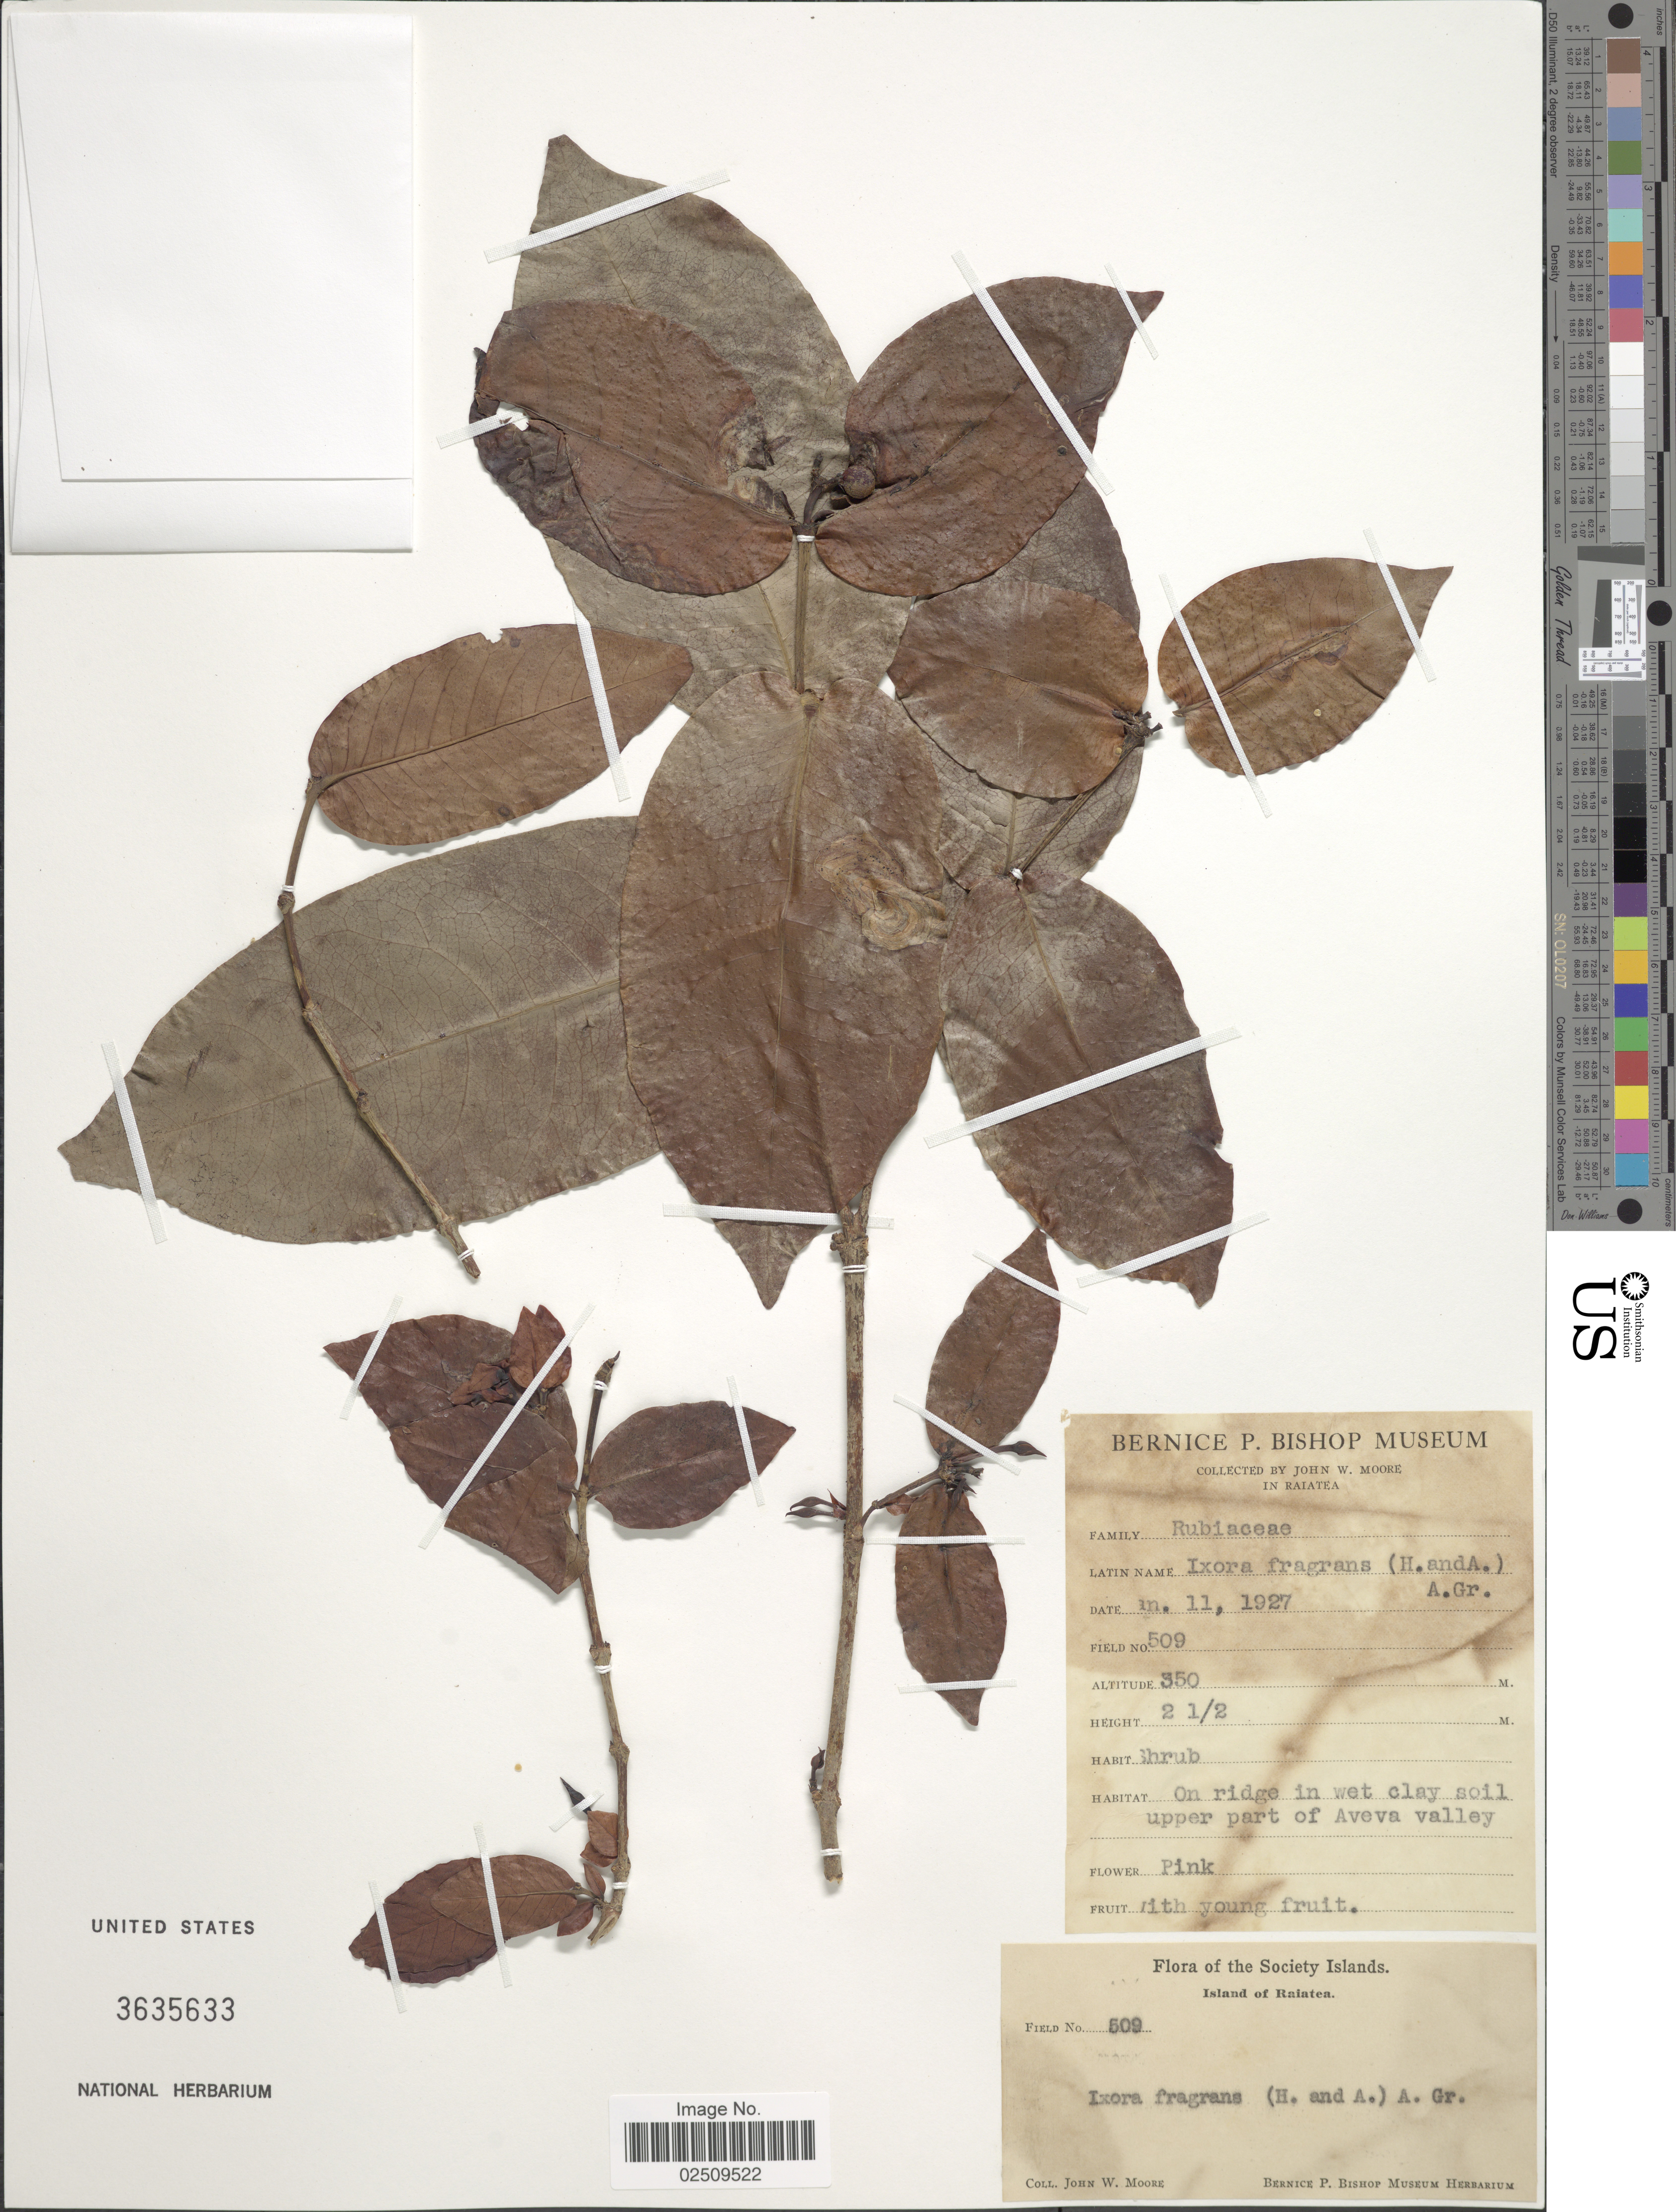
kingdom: Plantae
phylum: Tracheophyta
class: Magnoliopsida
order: Gentianales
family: Rubiaceae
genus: Ixora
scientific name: Ixora fragrans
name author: (Hook. & Arn.) A. Gray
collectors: J. Moore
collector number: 509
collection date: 1927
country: French Polynesia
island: Raiatea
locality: On ridge in wet clay soil upper part of Aveva valley, The Society Islands, Island of Raiatea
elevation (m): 350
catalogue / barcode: US 3635633